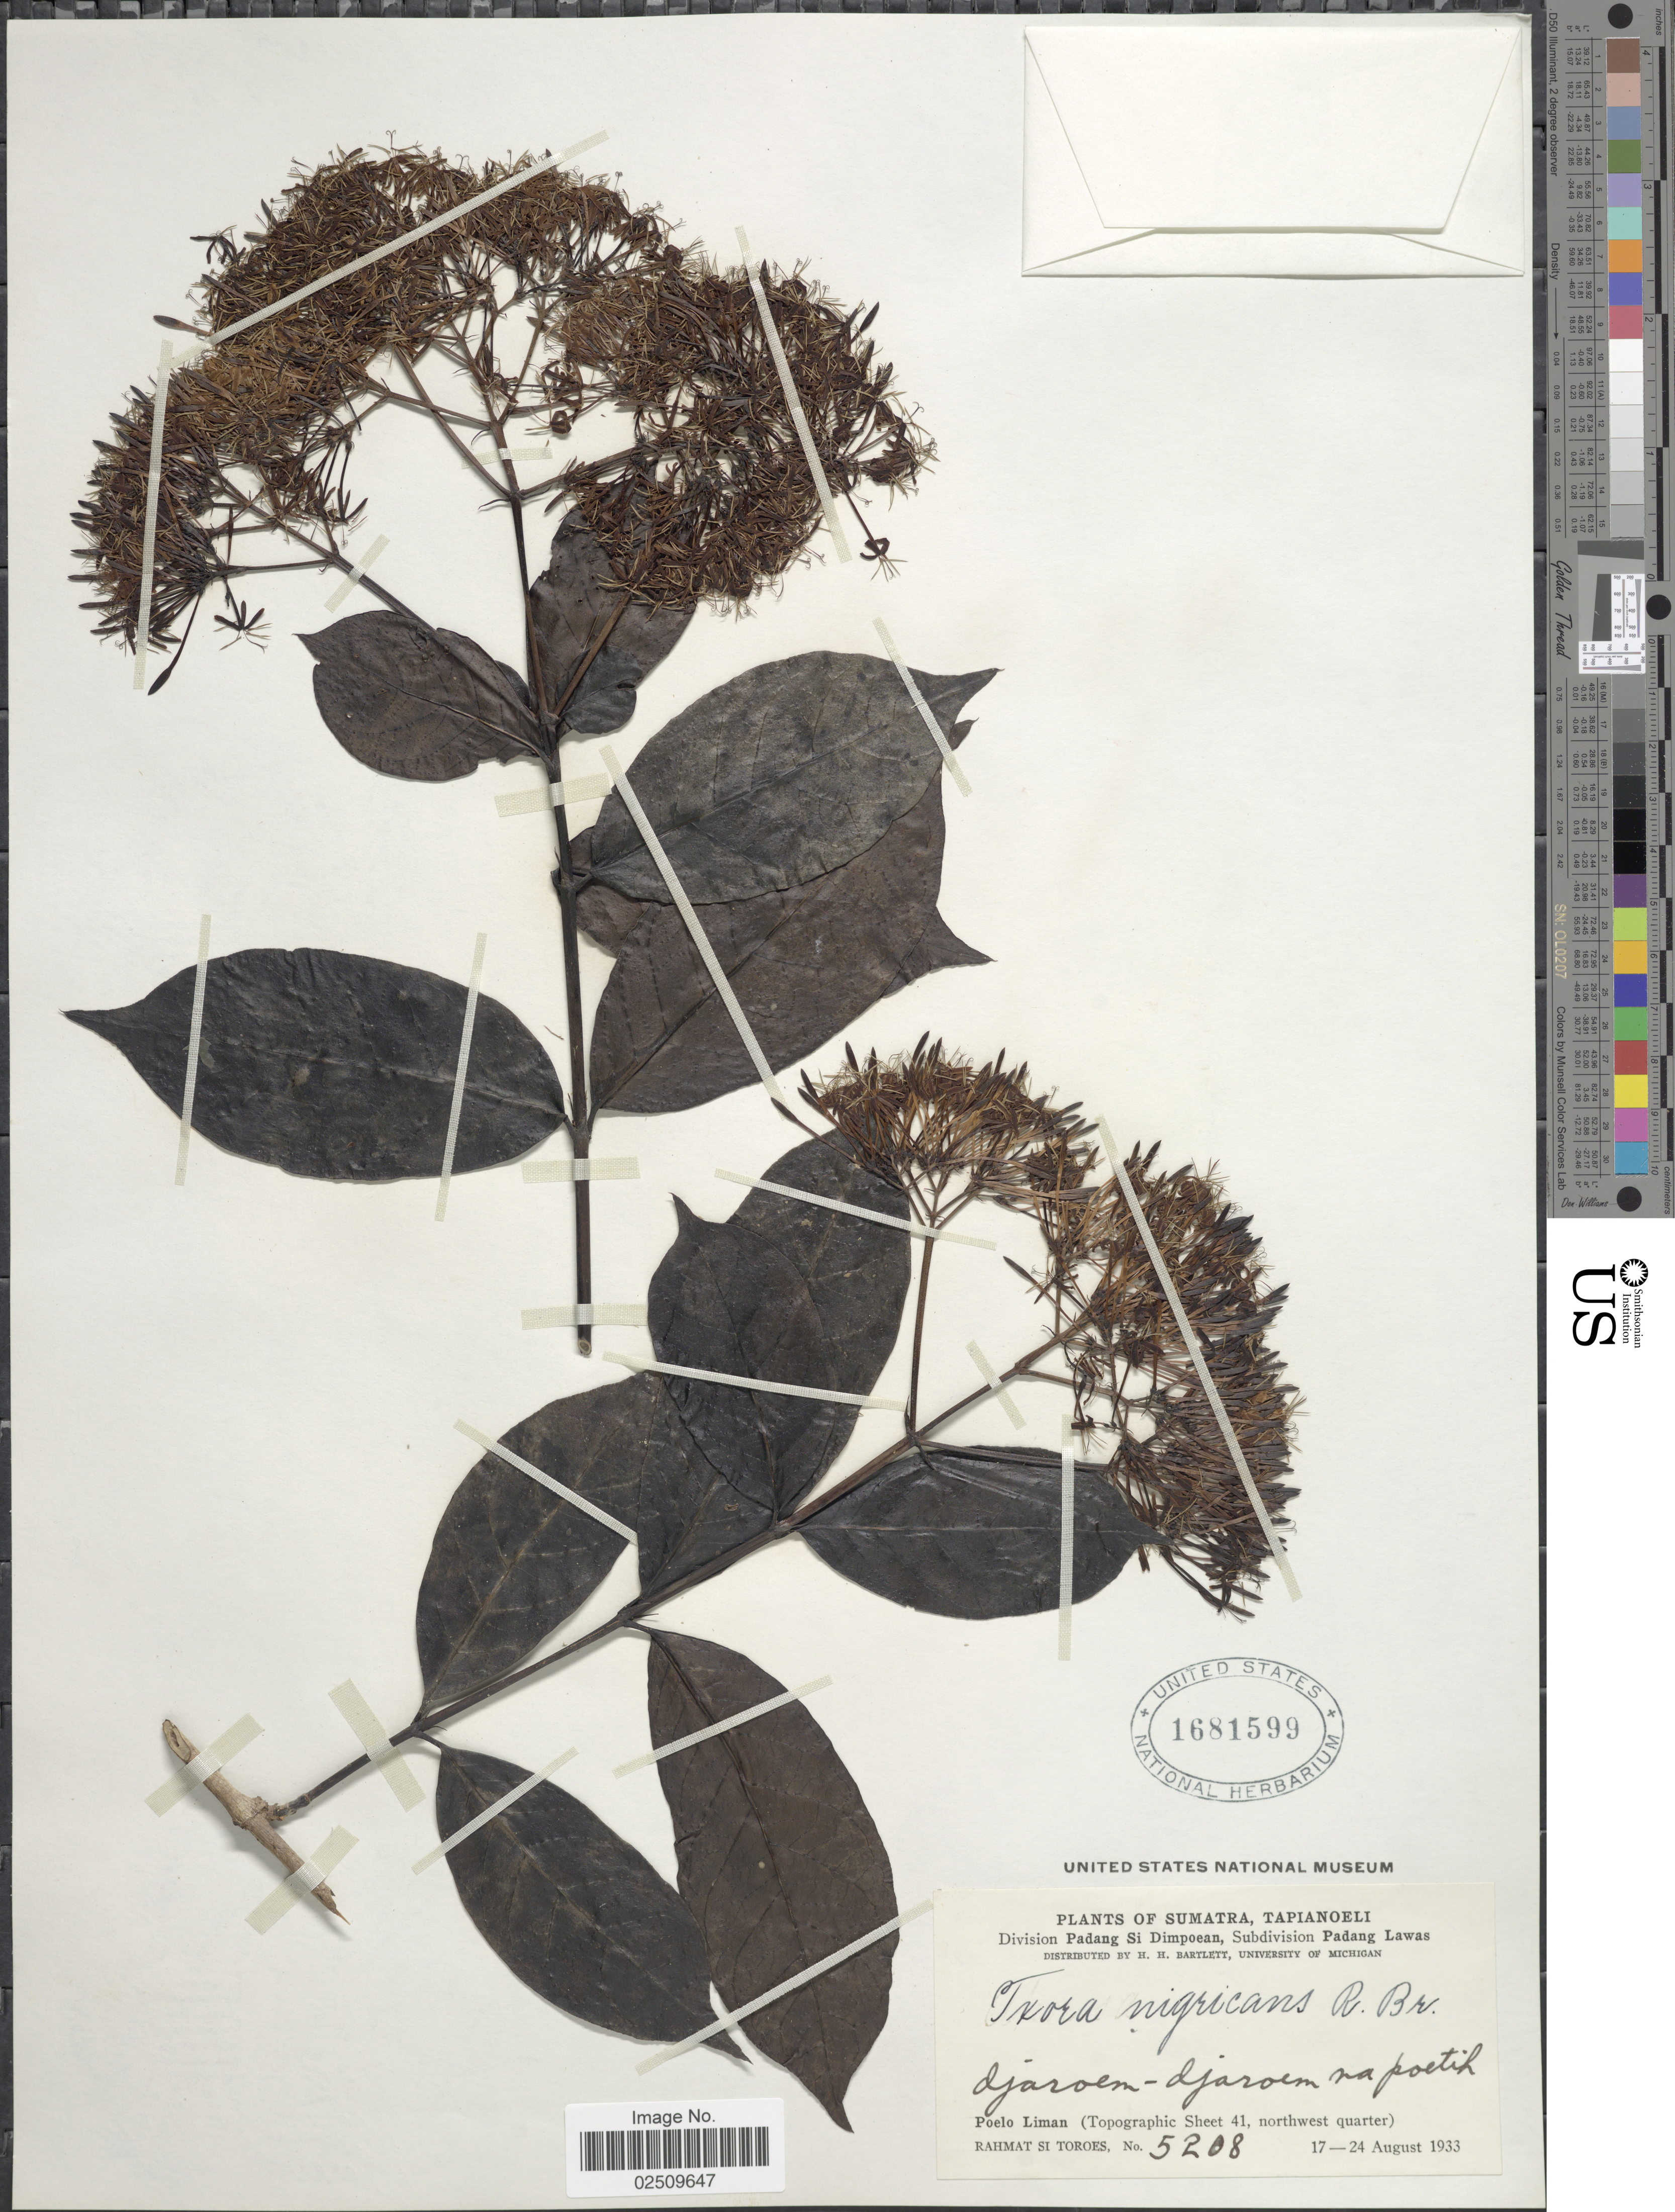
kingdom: Plantae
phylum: Tracheophyta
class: Magnoliopsida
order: Gentianales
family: Rubiaceae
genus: Ixora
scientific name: Ixora nigricans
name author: R. Br. ex Wight & Arn.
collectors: Rahmat Si Boeea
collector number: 5208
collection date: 1933-08-17/1933-08-24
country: Indonesia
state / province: Sumatra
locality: Tapianoeli, Division Padang Si Dimpoean, Subdivision Padang Lawas, djaroem-djaroem na poetih, Poelo Liman (Topographic Sheet 41, northwest quarter)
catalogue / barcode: US 1681599